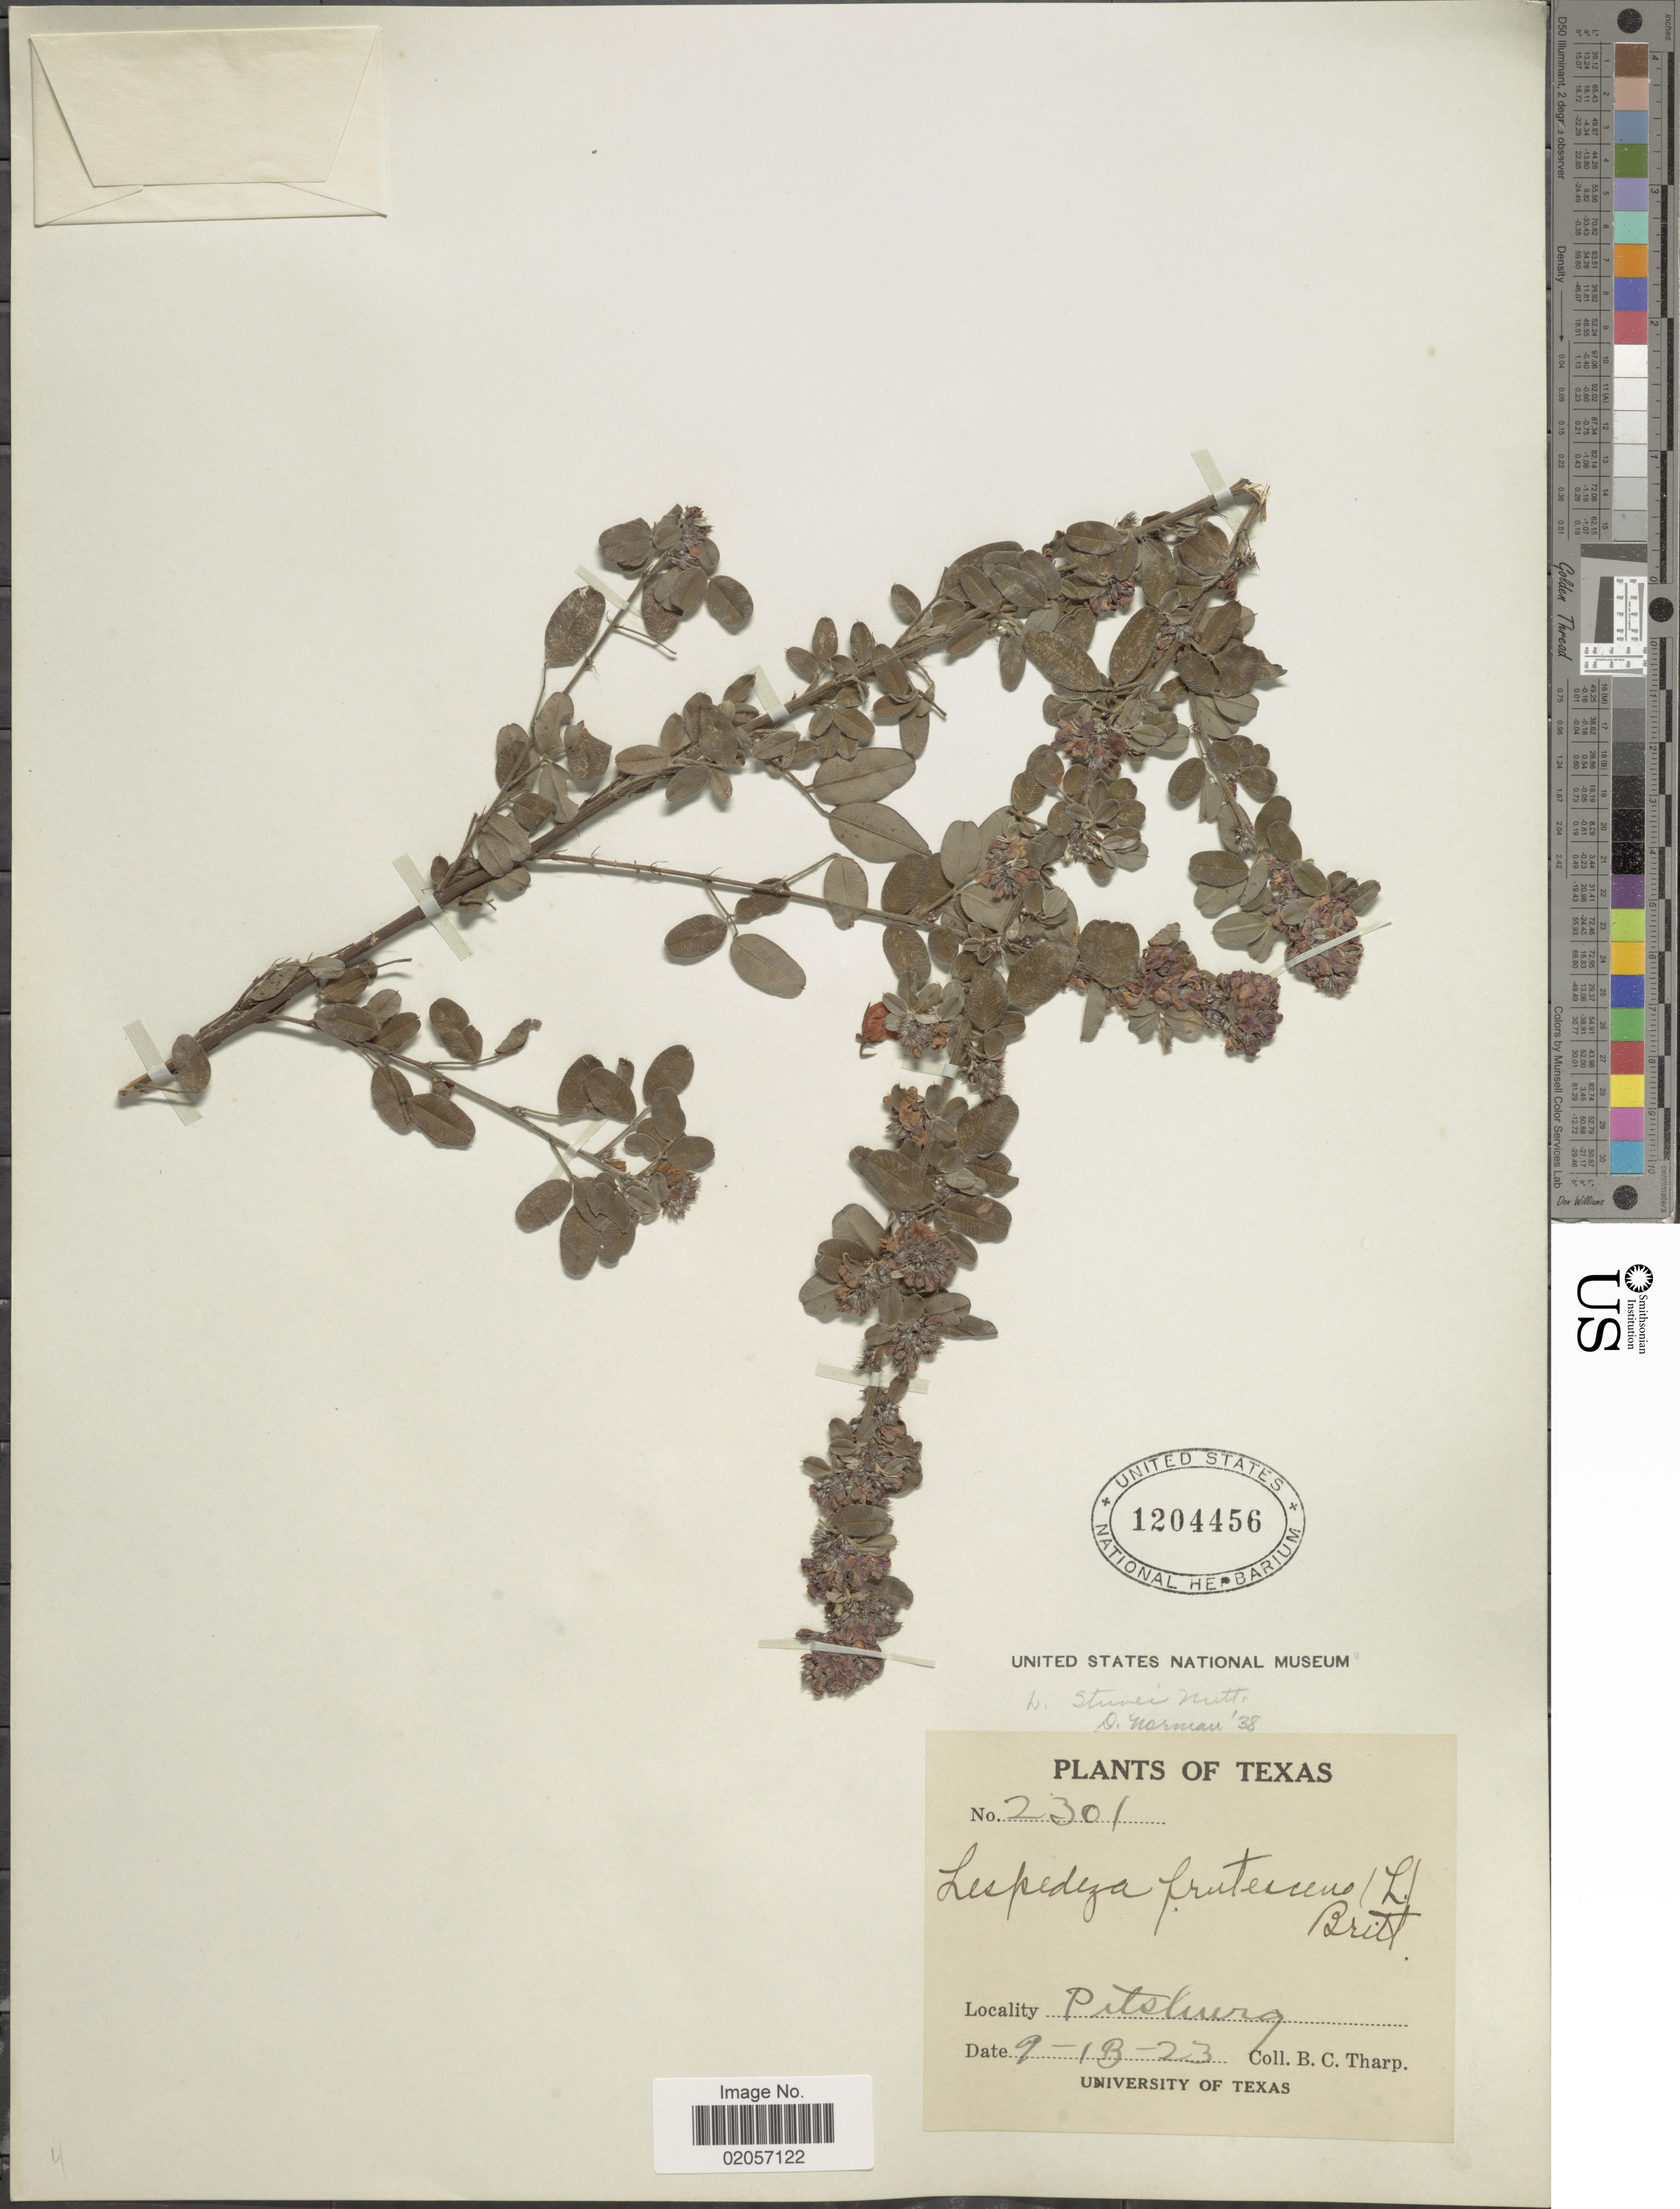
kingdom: Plantae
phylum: Tracheophyta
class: Magnoliopsida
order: Fabales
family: Fabaceae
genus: Lespedeza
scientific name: Lespedeza stuevei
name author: Nutt.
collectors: B. C. Tharp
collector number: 2301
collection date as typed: Transcribed d/m/y: 13/9/23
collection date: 1923-09-13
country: United States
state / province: Texas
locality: Pitsburg (Pittsburg)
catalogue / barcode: US 1204456